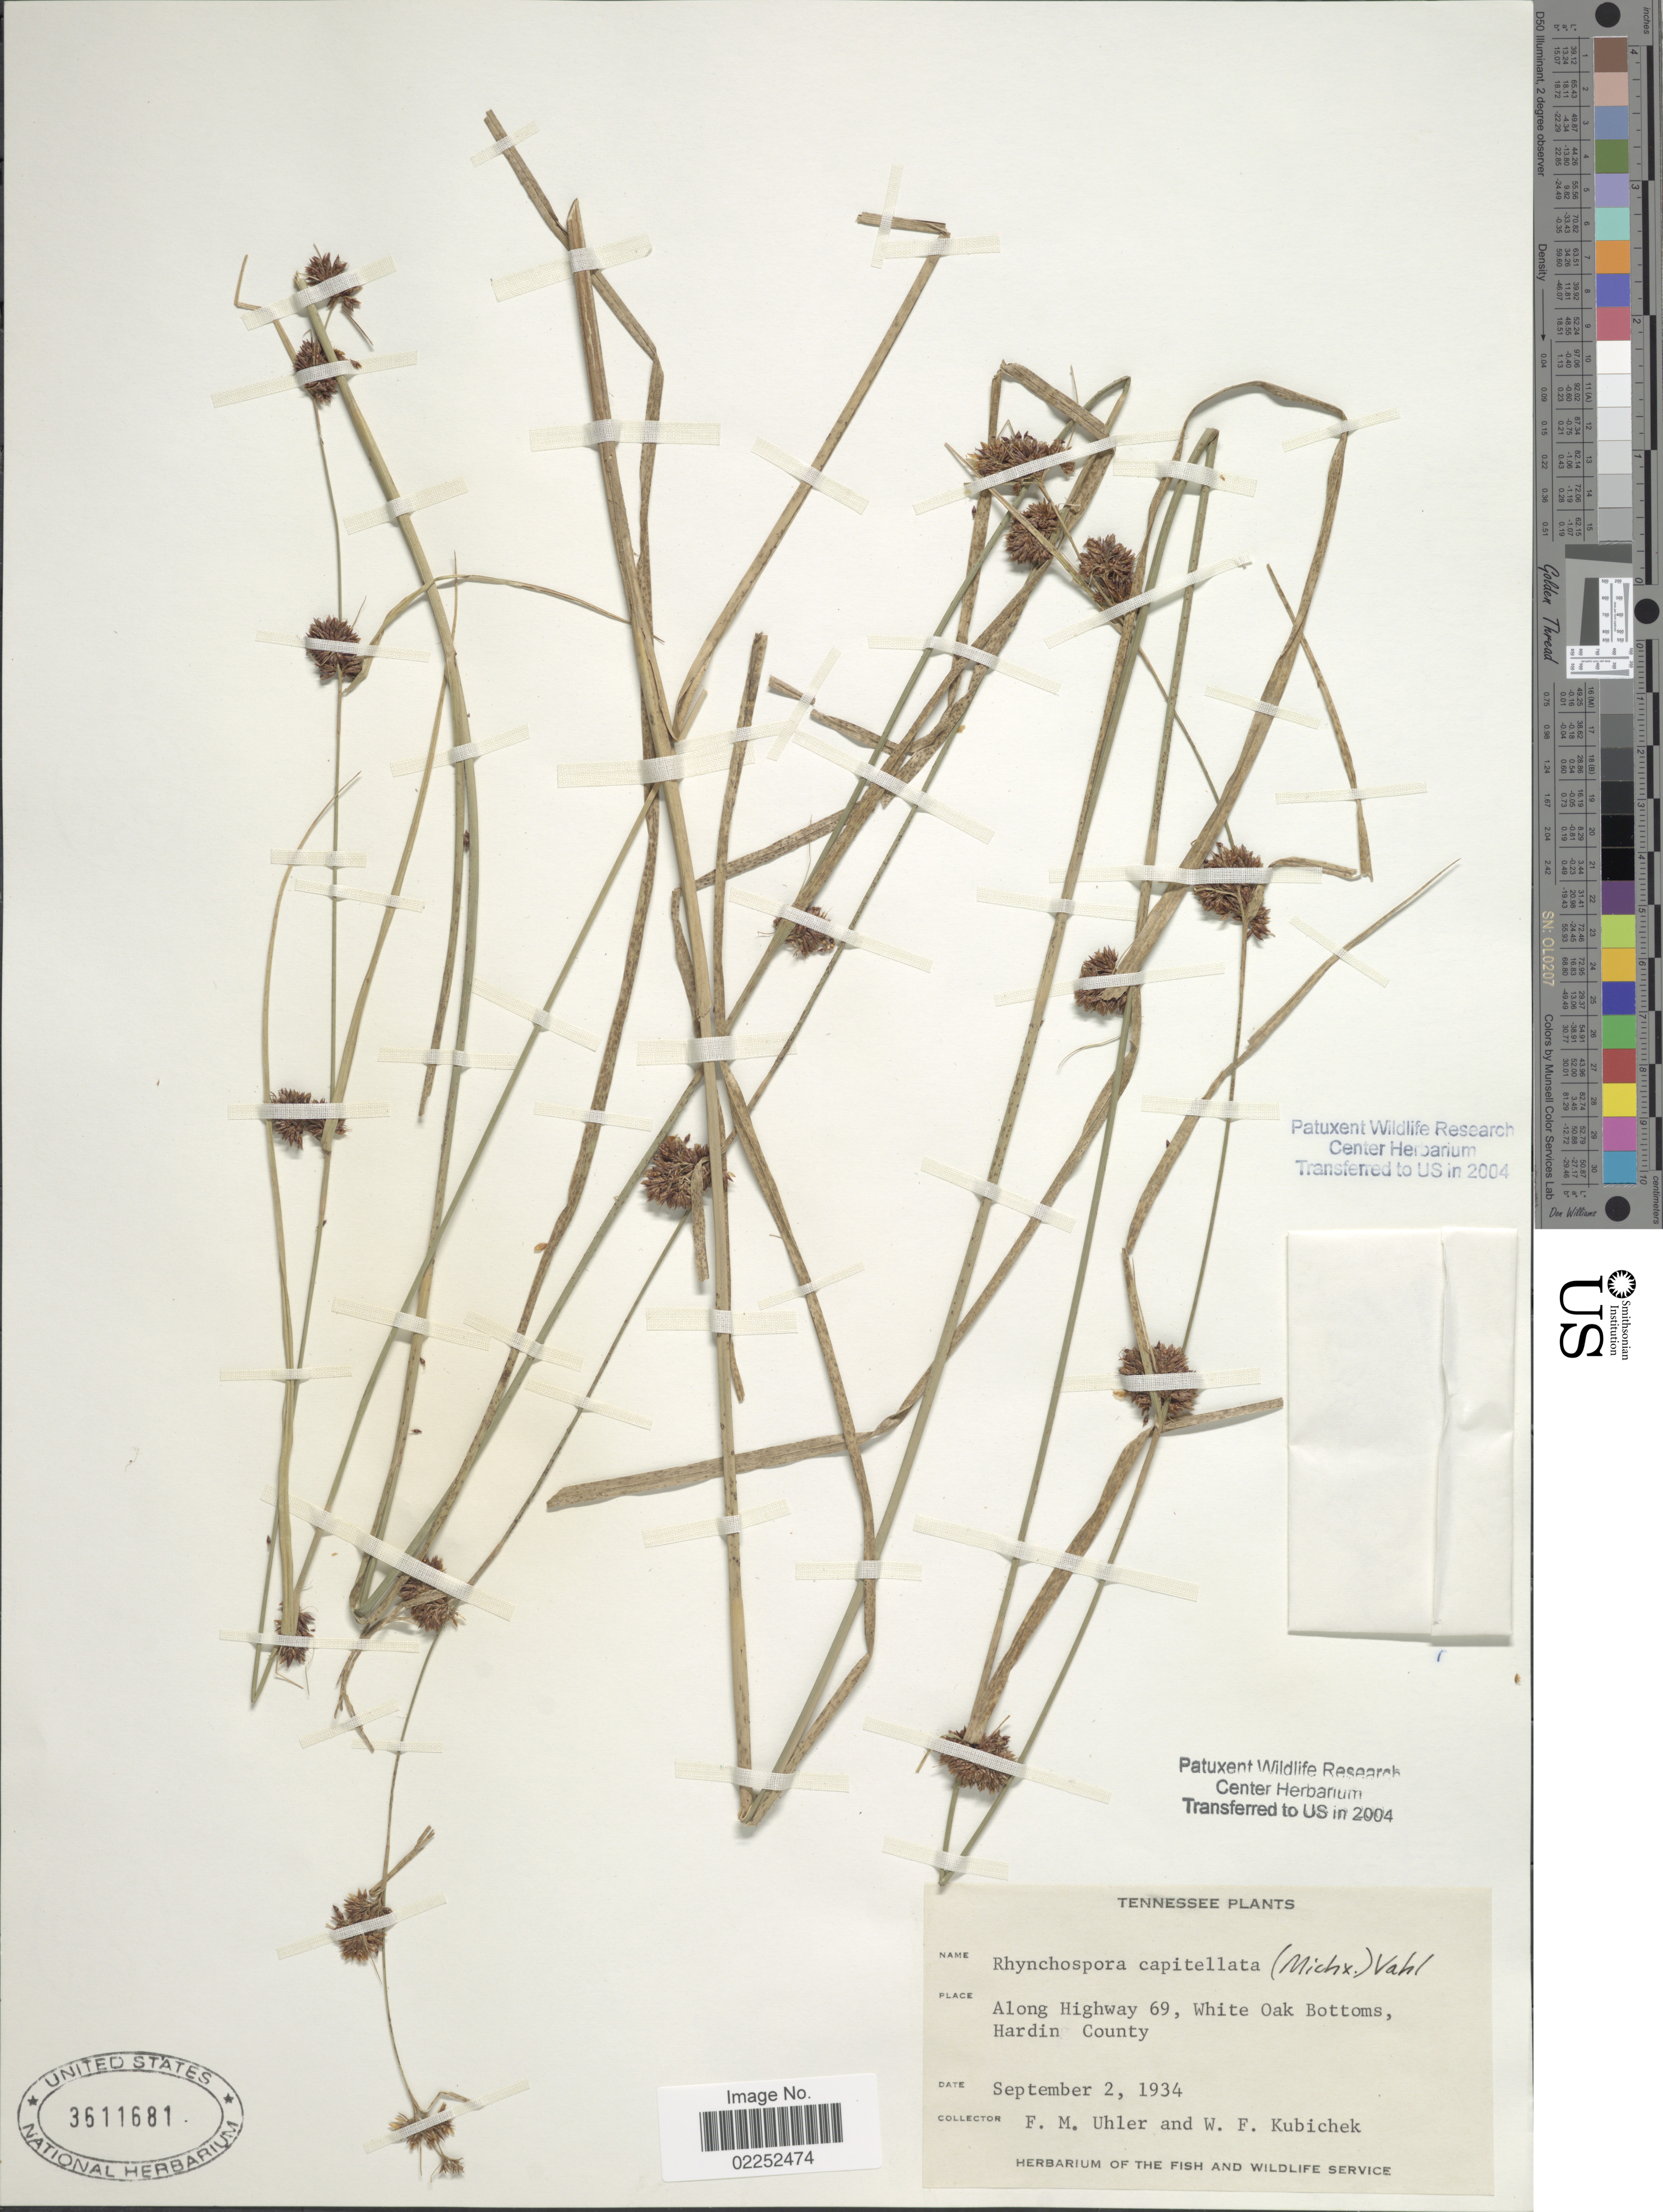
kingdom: Plantae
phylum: Tracheophyta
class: Liliopsida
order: Poales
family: Cyperaceae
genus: Rhynchospora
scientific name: Rhynchospora capitellata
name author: (Michx.) Vahl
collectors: F. M. Uhler & W. Kubichek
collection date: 1934-09-02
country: United States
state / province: Tennessee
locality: Along Highway 69, White Oak Bottoms, Hardin County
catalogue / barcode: US 3611681